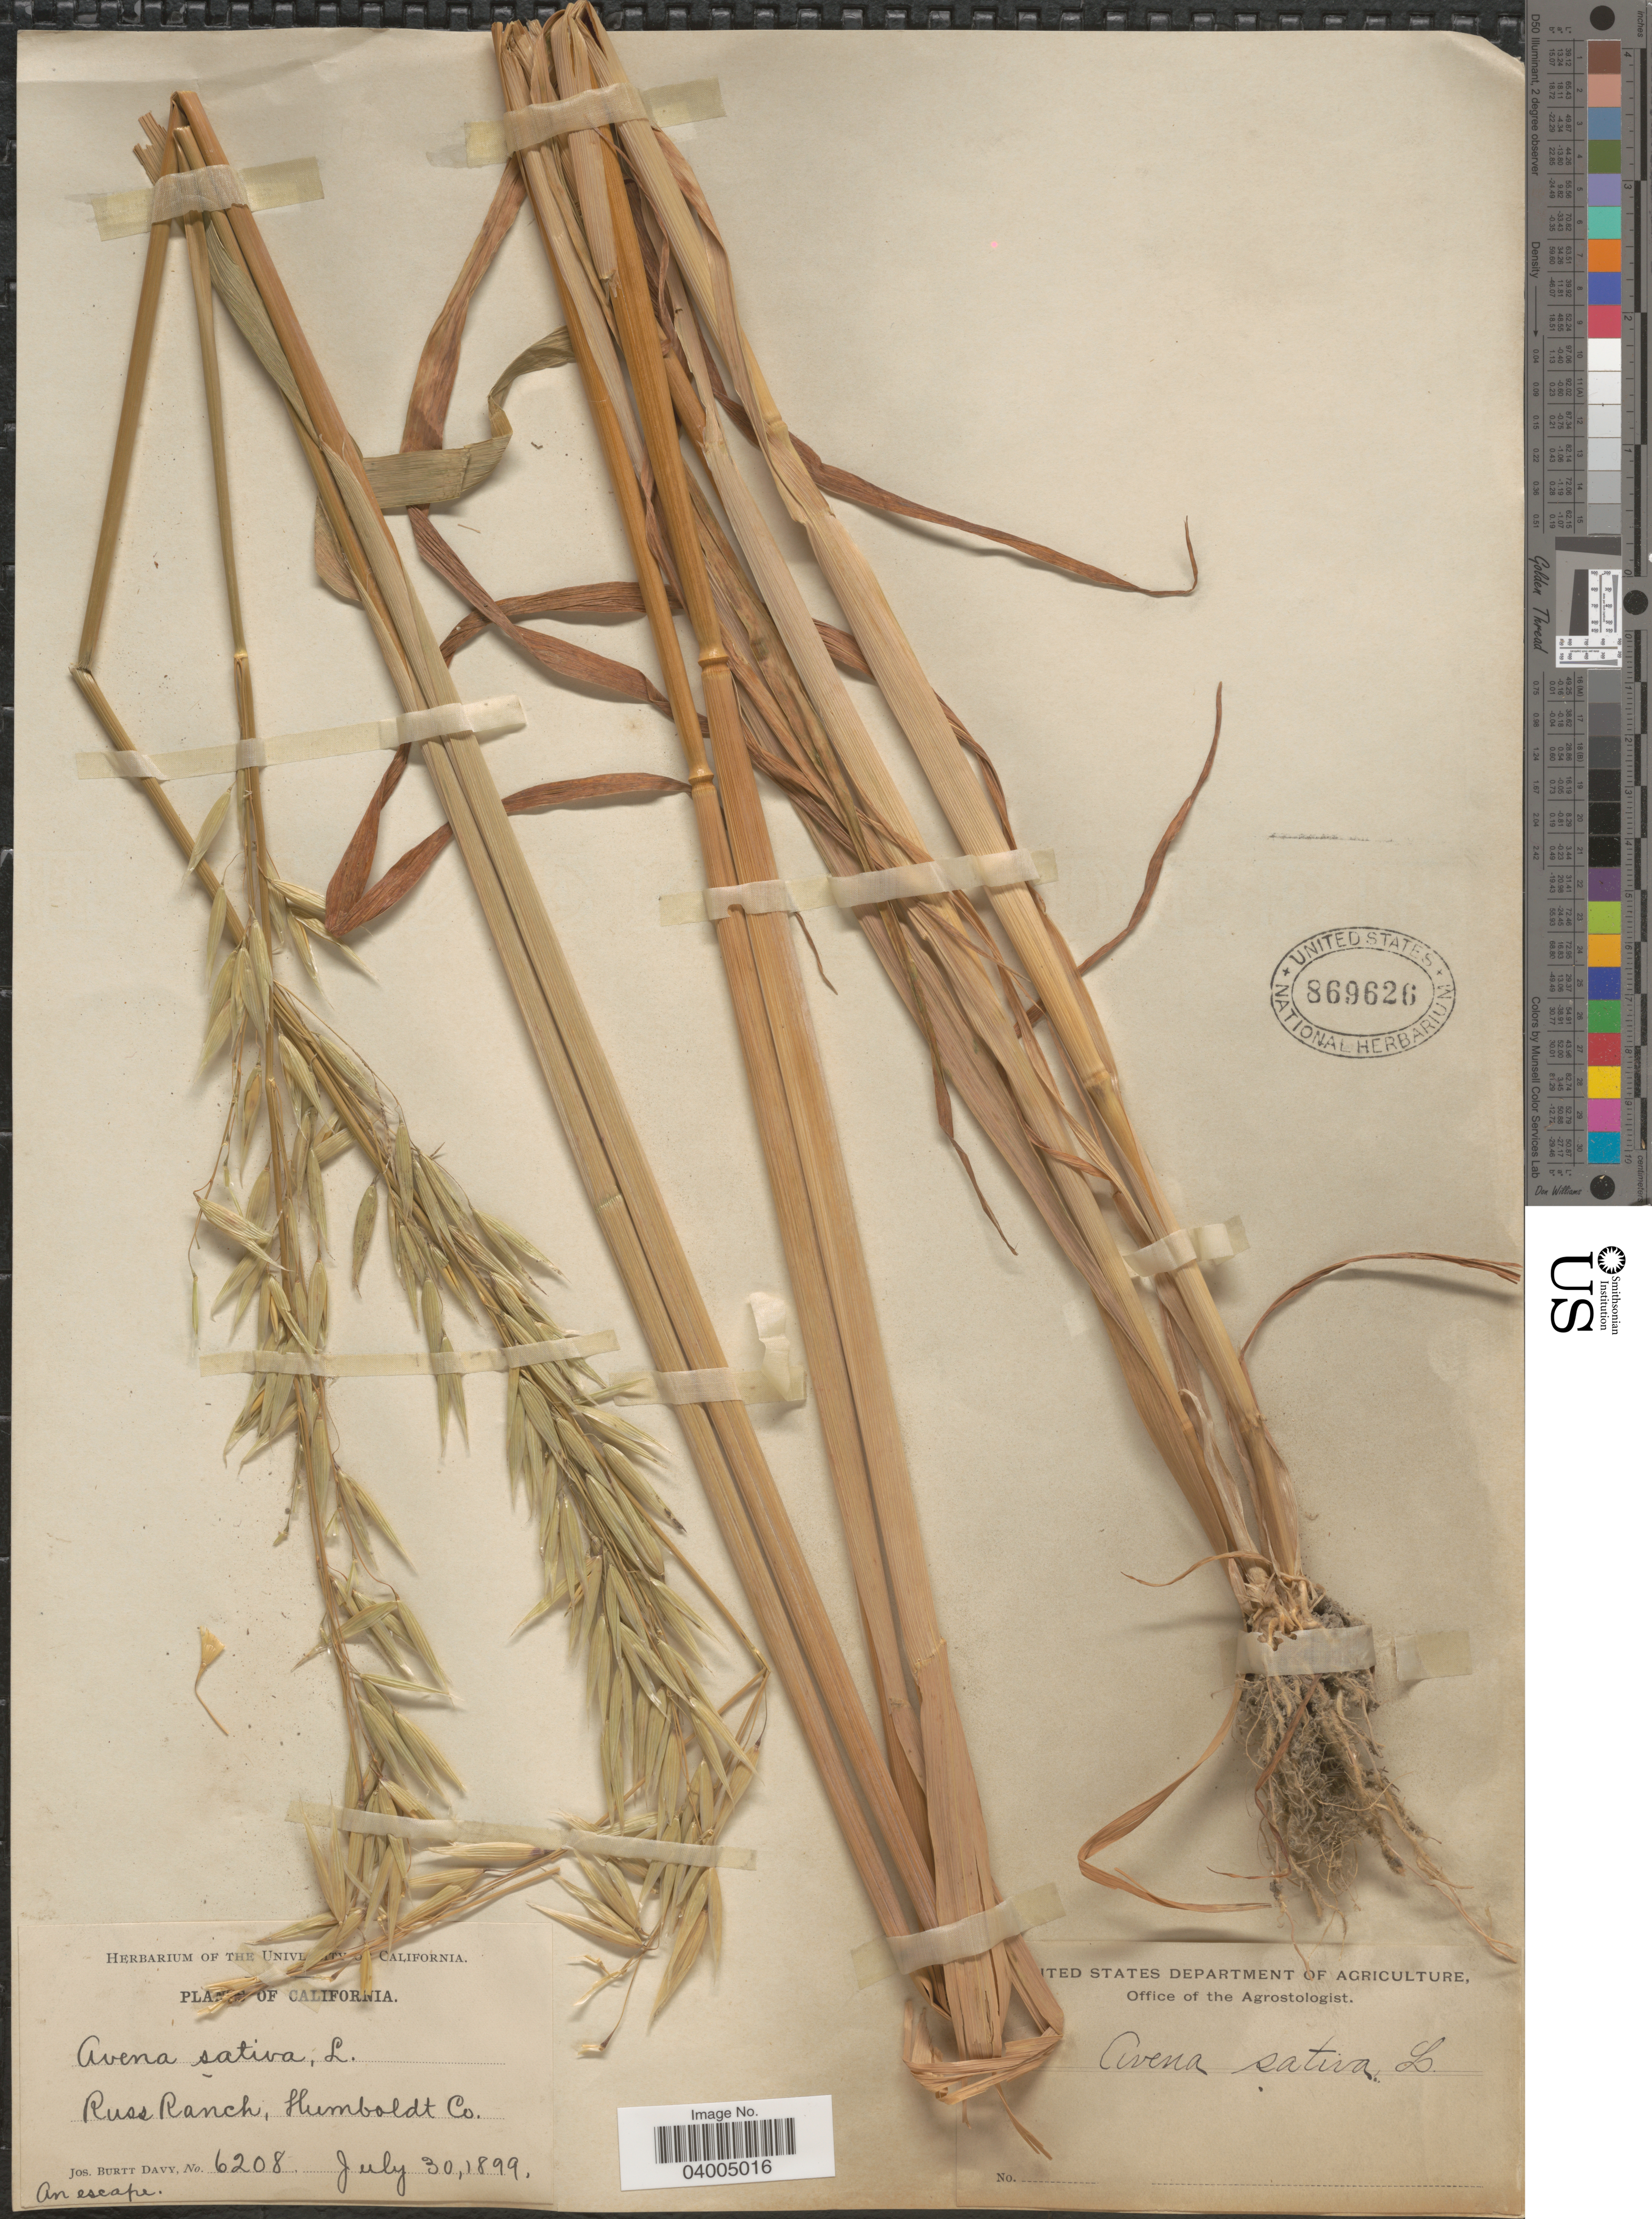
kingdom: Plantae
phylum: Tracheophyta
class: Liliopsida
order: Poales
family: Poaceae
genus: Avena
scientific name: Avena sativa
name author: L.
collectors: J. Burtt Davy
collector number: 6208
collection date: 1899-07-30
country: United States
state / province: California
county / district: Humboldt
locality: Russ Ranch, Humboldt Co.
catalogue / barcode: US 869626